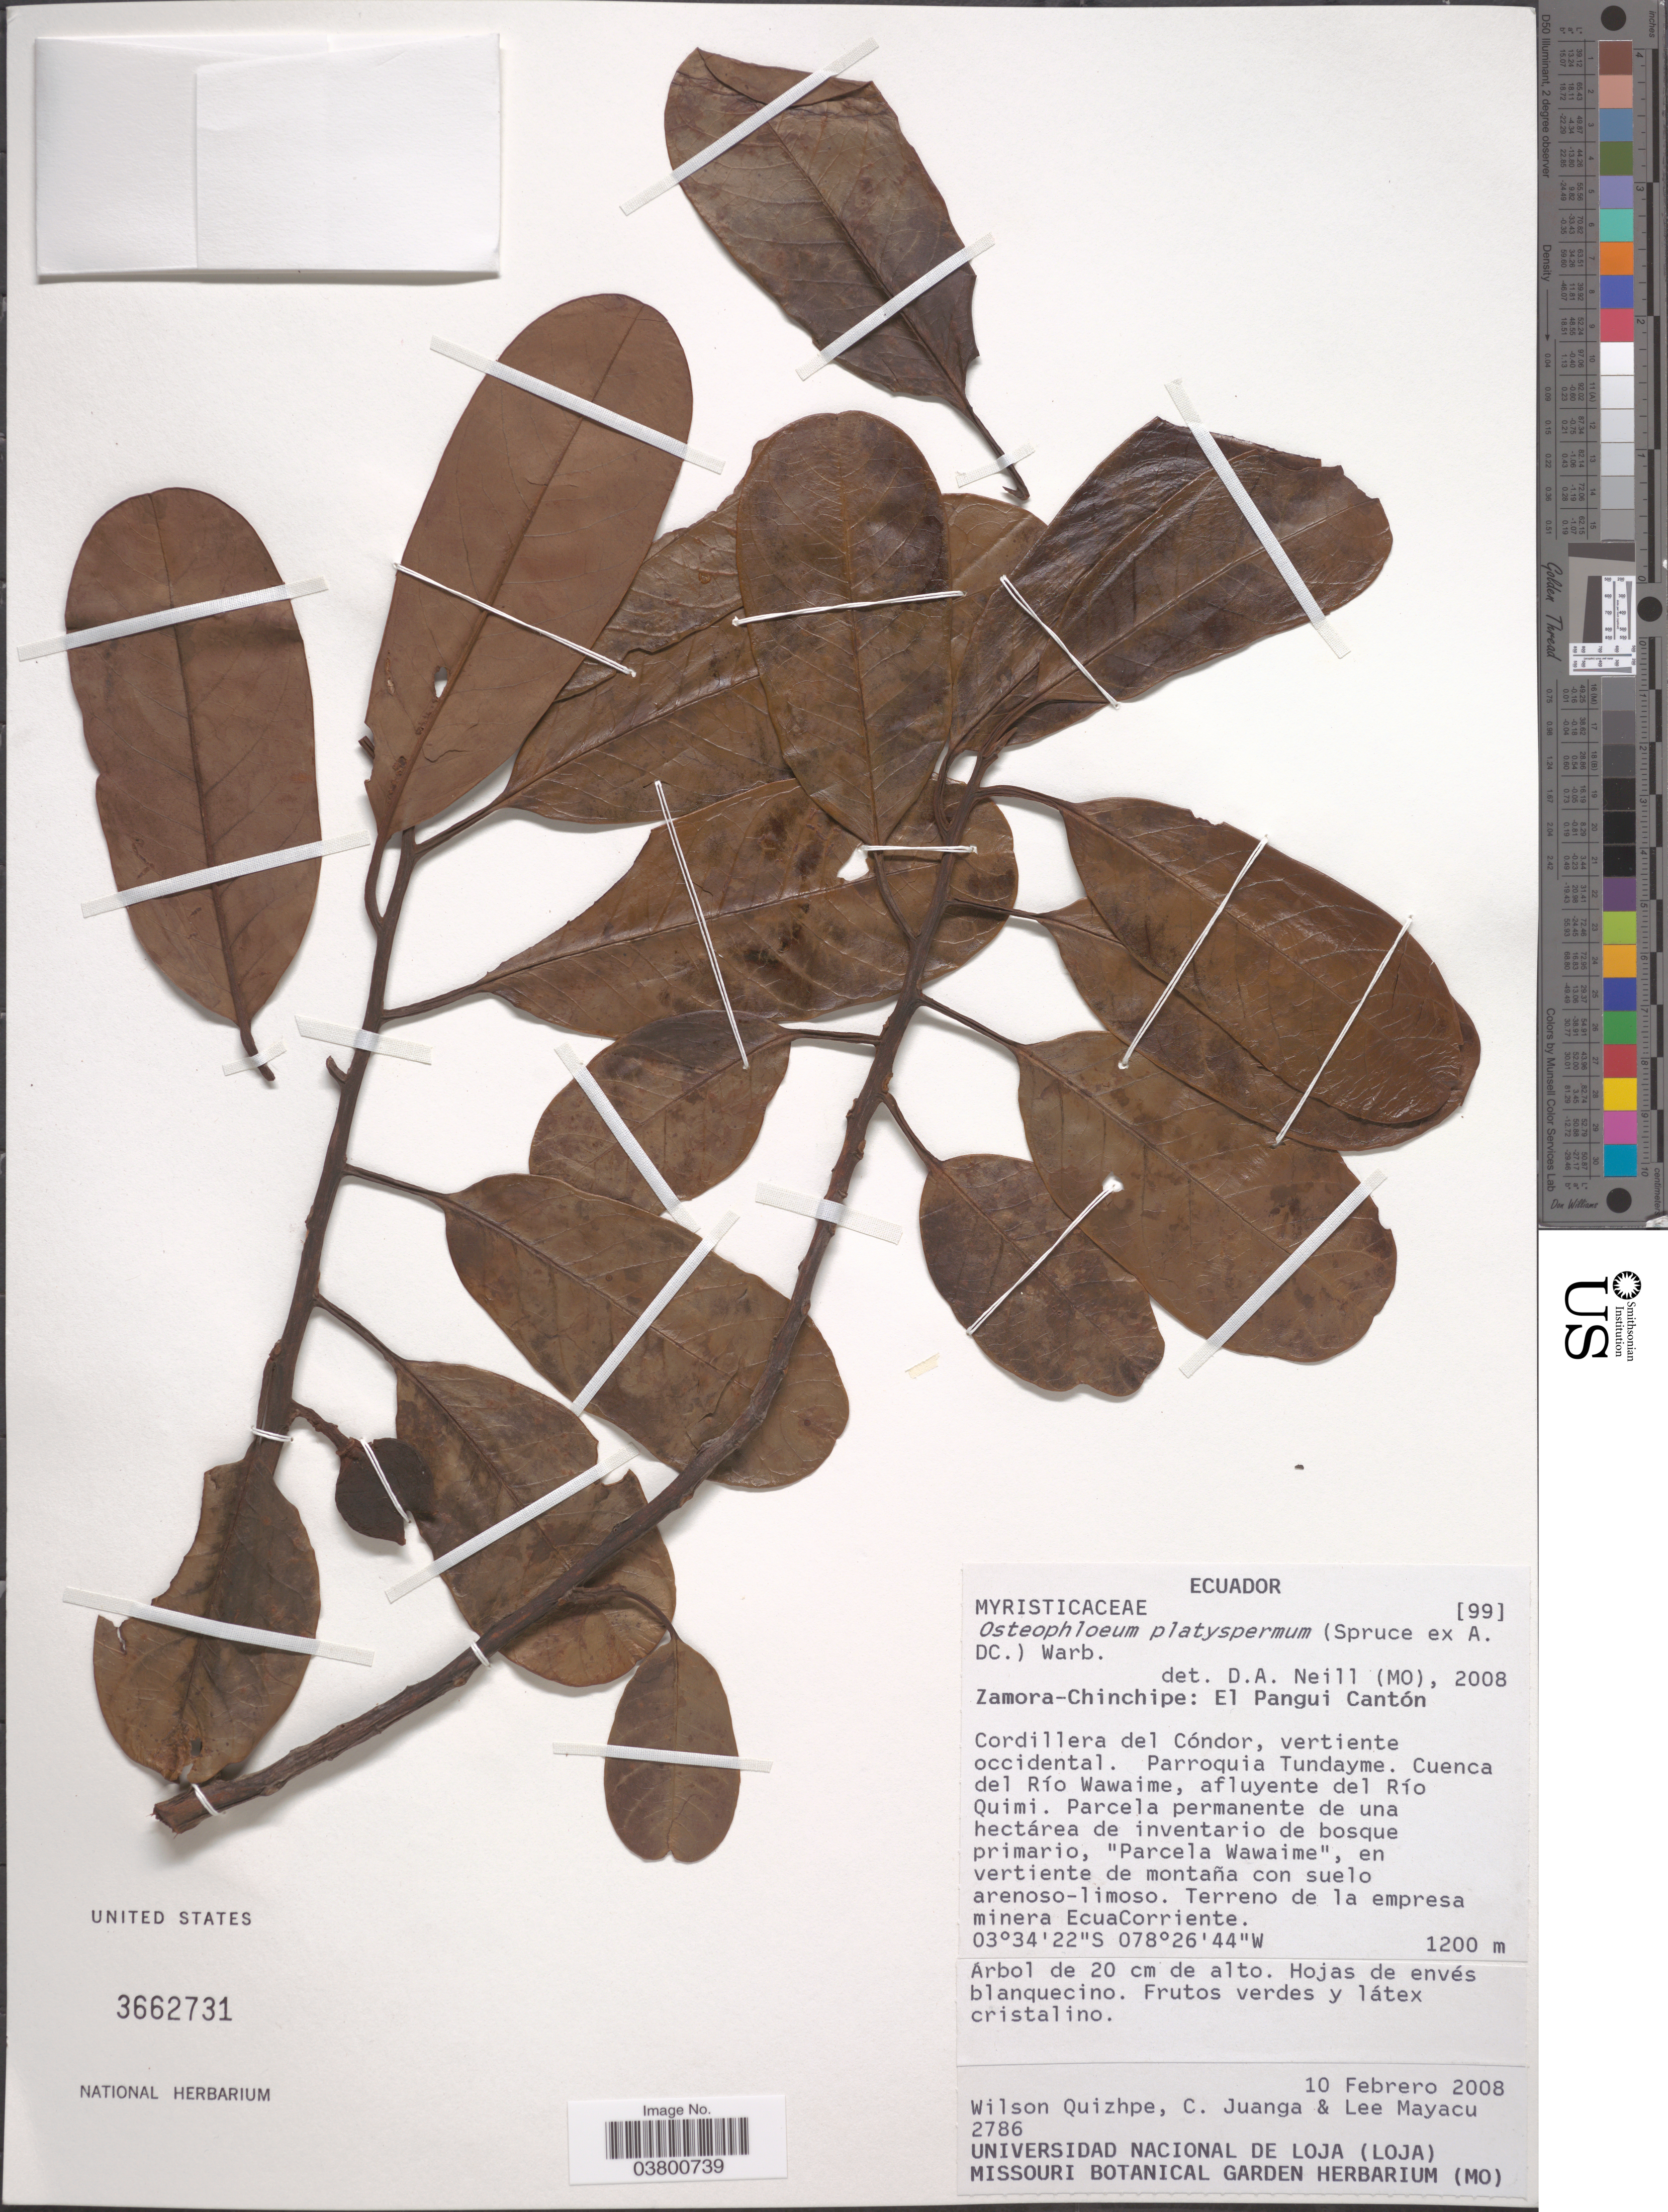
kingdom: Plantae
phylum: Tracheophyta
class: Magnoliopsida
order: Magnoliales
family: Myristicaceae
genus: Osteophloeum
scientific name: Osteophloeum platyspermum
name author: (A. DC.) Warb.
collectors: W. Quizhpe, C. Juanga & Mayacu Lee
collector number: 2786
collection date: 2008-02-10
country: Ecuador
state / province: Zamora-Chinchipe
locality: El Pangui Cantón. Cordillera del Cóndor, vertiente occidental. Parroquia Tundayme. Cuenca del Río Wawaime, afluyente del Río Quimi. Terreno de la empresa minera EcuaCorriente.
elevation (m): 1200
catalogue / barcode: US 3662731